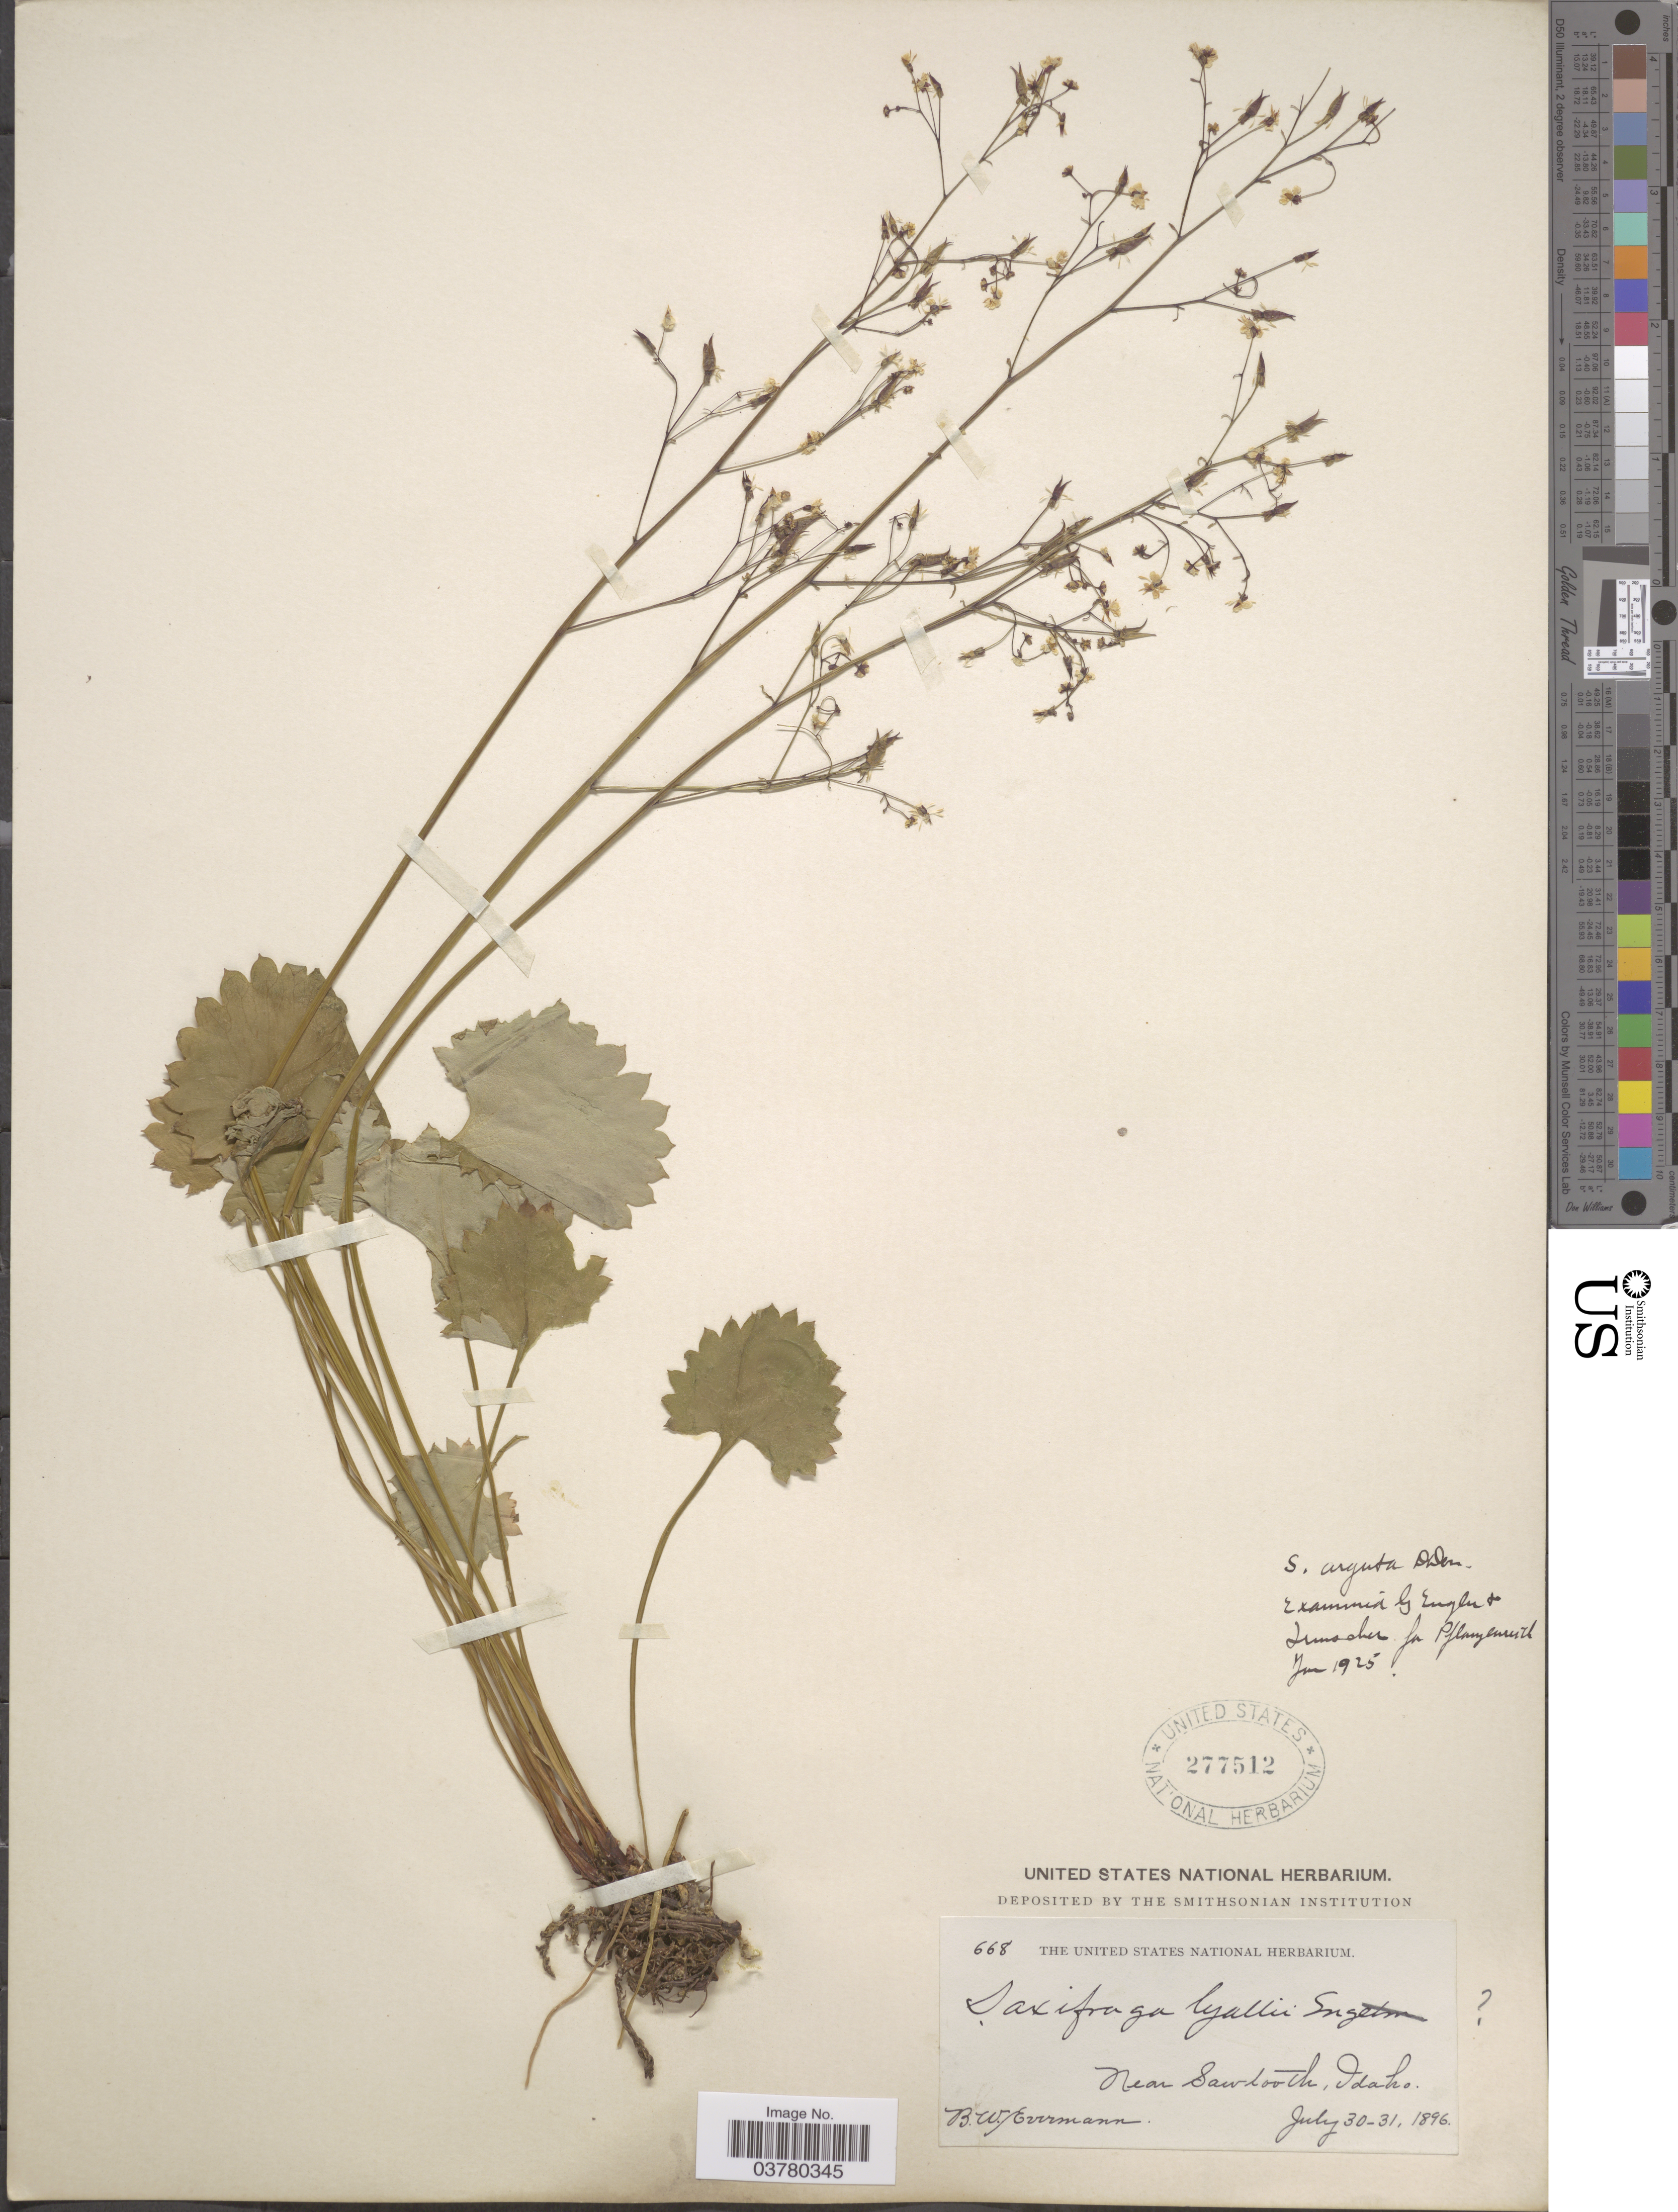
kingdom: Plantae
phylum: Tracheophyta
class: Magnoliopsida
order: Saxifragales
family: Saxifragaceae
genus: Micranthes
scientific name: Micranthes odontoloma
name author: (Piper) A. Heller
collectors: B. W. Evermann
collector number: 668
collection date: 1896-07-30/1896-07-31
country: United States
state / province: Idaho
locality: Near Sawtooth.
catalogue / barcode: US 277512